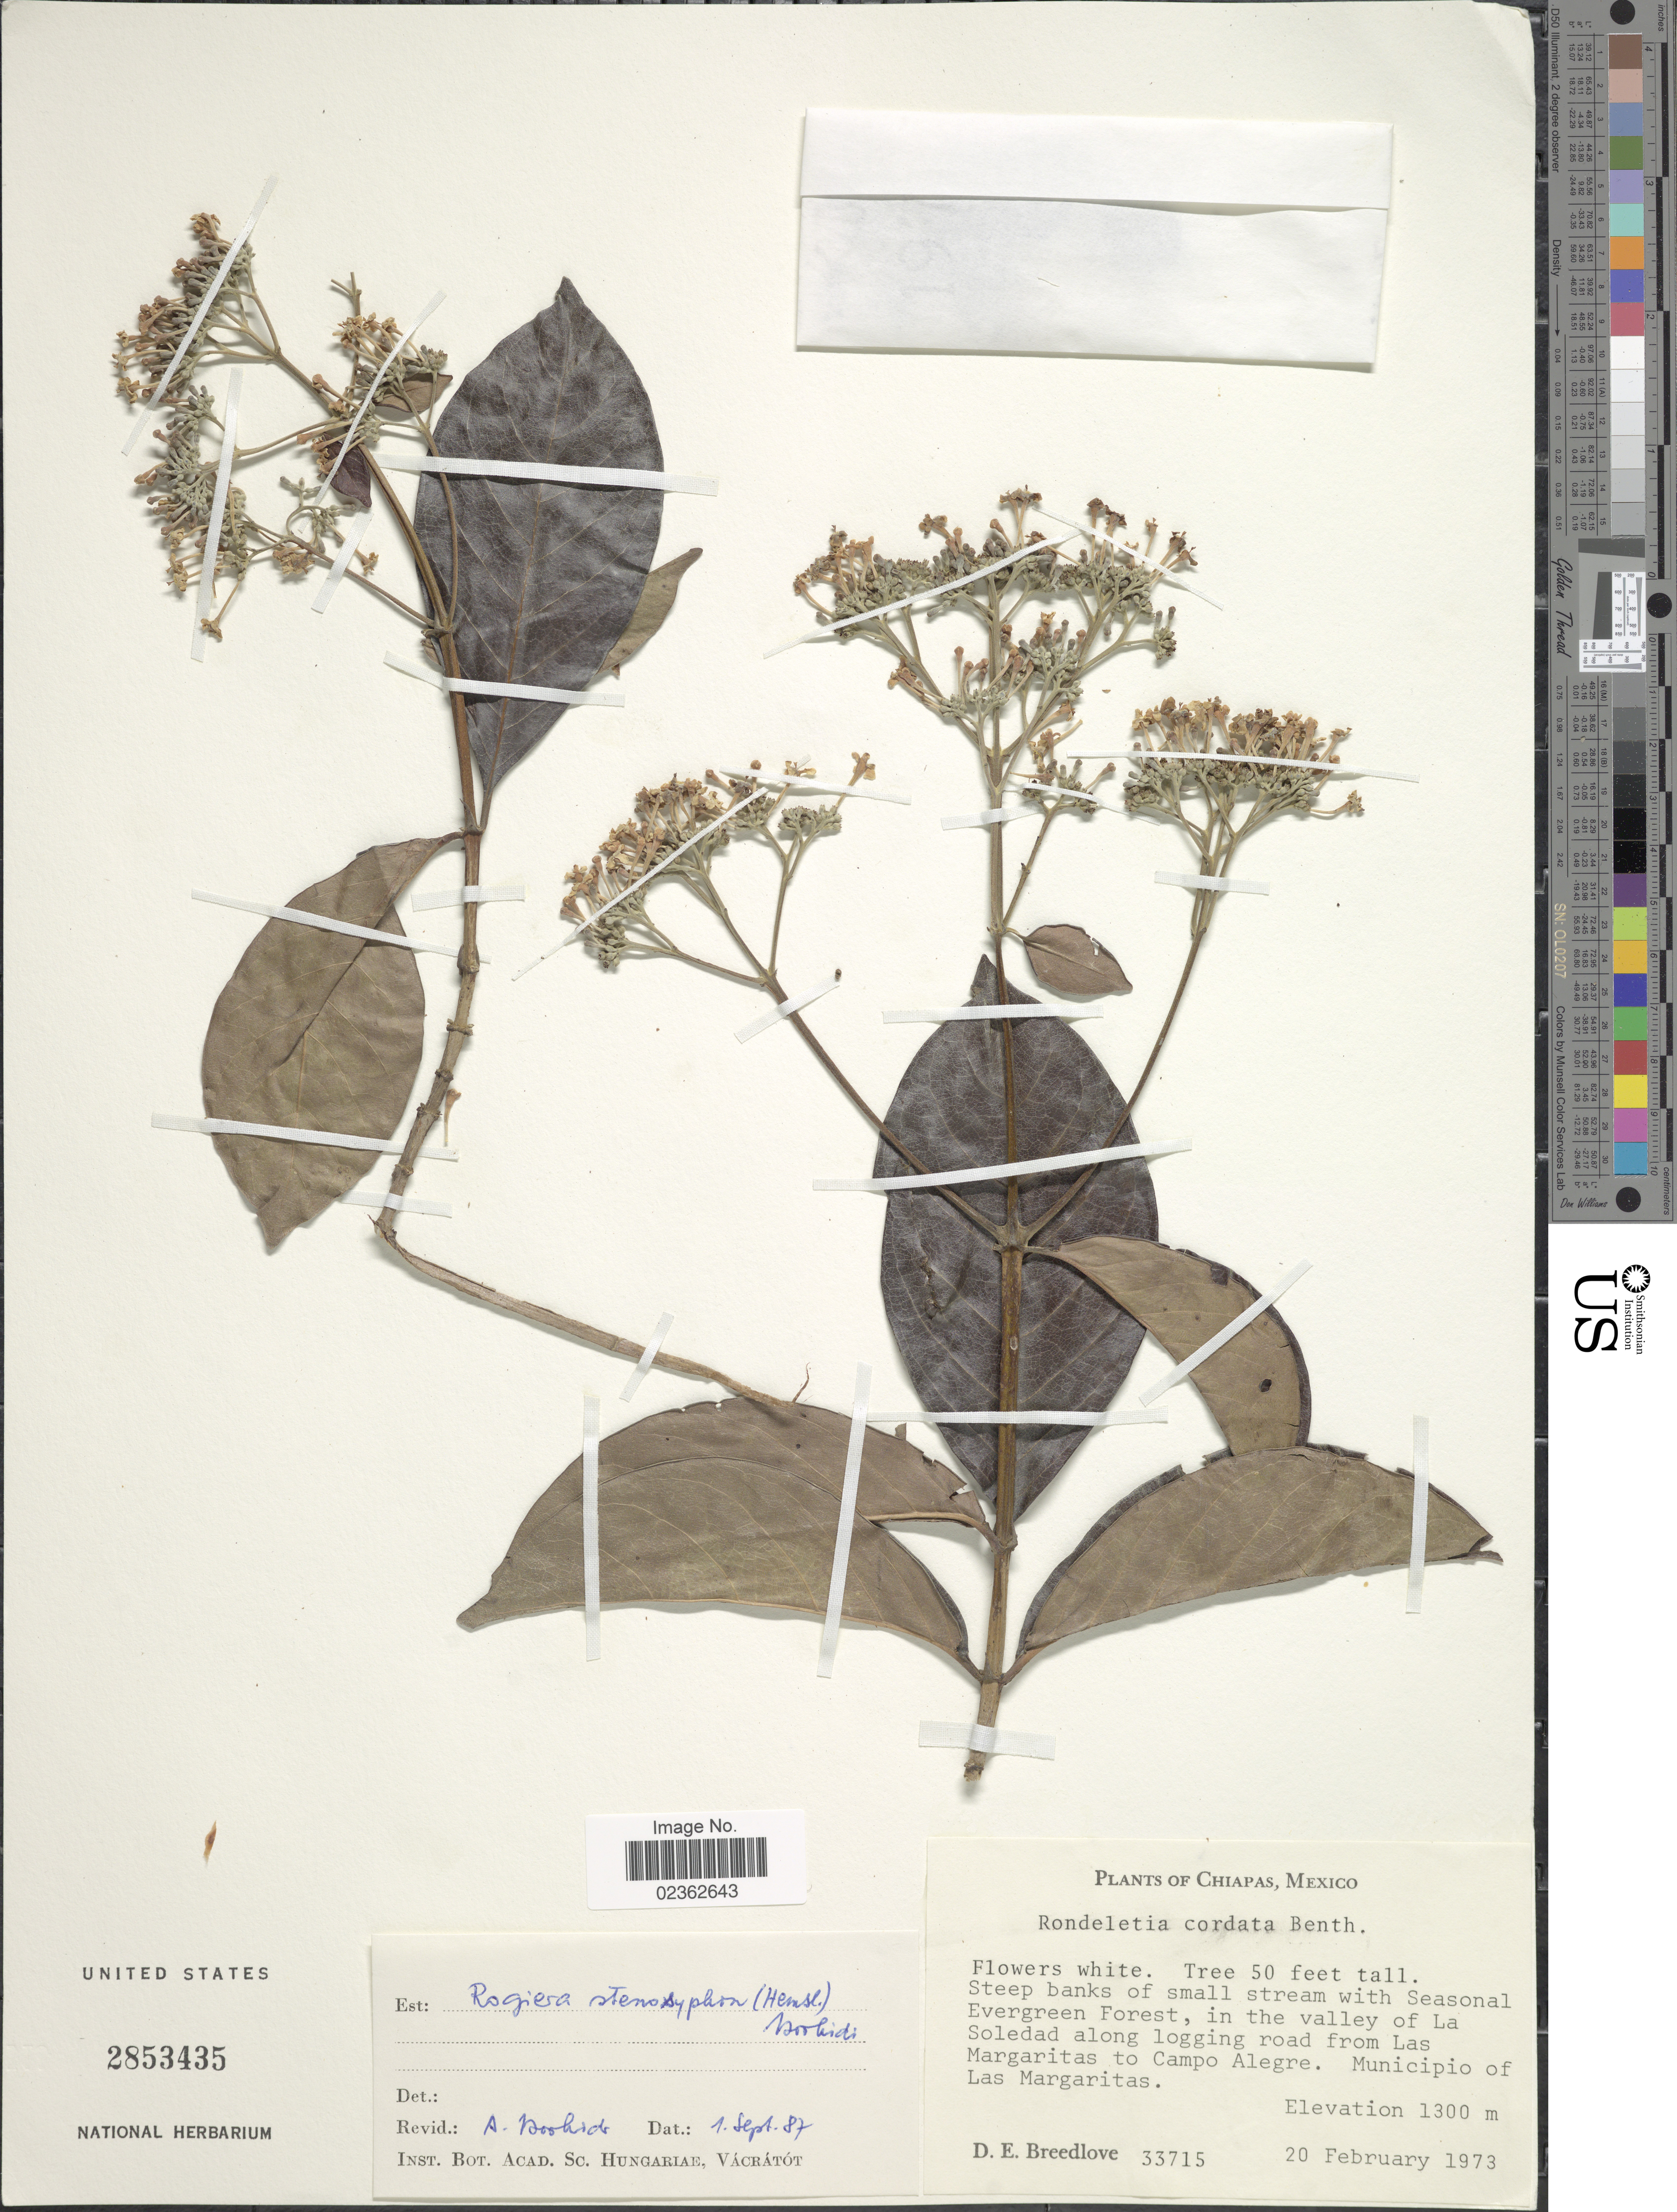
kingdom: Plantae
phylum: Tracheophyta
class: Magnoliopsida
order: Gentianales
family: Rubiaceae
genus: Rogiera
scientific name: Rogiera stenosiphon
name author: (Hemsl.) Borhidi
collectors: D. E. Breedlove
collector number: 33715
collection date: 1973-02-20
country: Mexico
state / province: Chiapas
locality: Steep banks of small stream with Seasonal Evergreen Forest, in the valley of La Soledad along logging road from Las Margaritas to Campo Alegre, Municipio of Las Margaritas.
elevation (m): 1300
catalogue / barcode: US 2853435